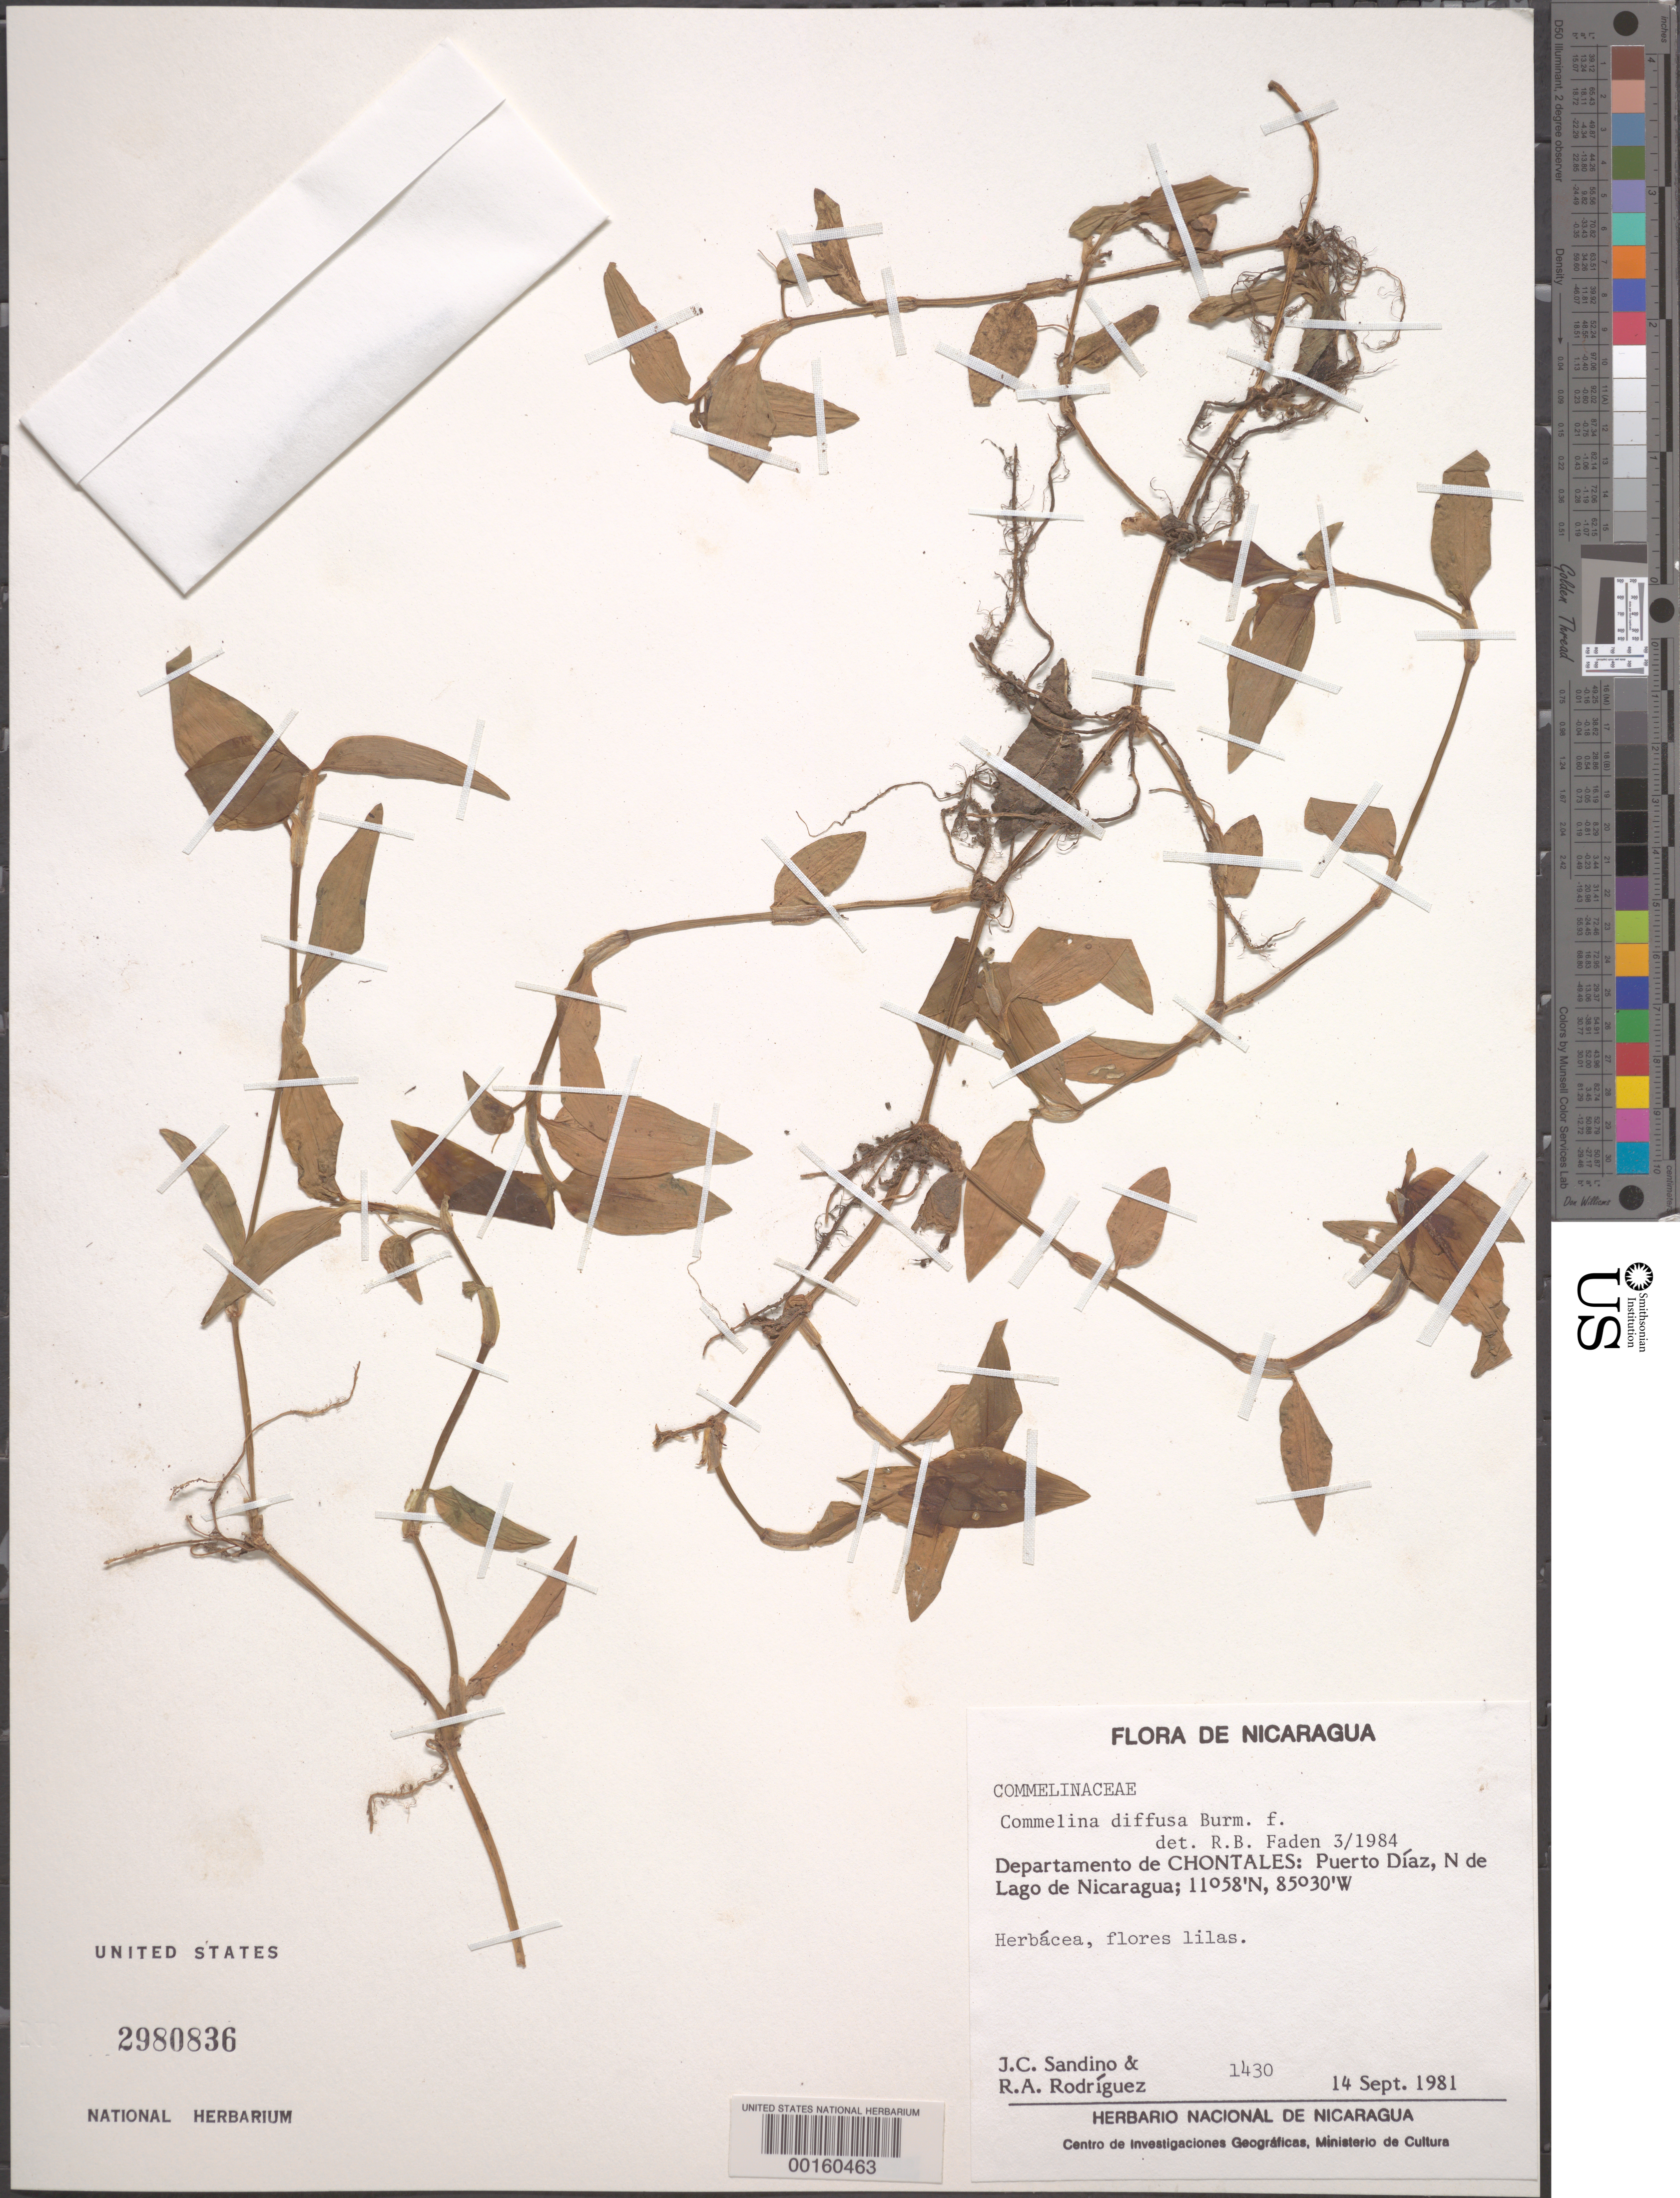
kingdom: Plantae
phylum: Tracheophyta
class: Liliopsida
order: Commelinales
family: Commelinaceae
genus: Commelina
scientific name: Commelina diffusa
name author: Burm. f.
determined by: Faden, Robert B., (US), Smithsonian Institution - National Museum of Natural History (UNITED STATES)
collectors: J. Sandino & R. Rodriguez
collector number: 1430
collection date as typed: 14 Sep 1981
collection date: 1981-09-14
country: Nicaragua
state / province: Chontales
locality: Puerto diaz; n of lago de nicaragua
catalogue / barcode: US 2980836